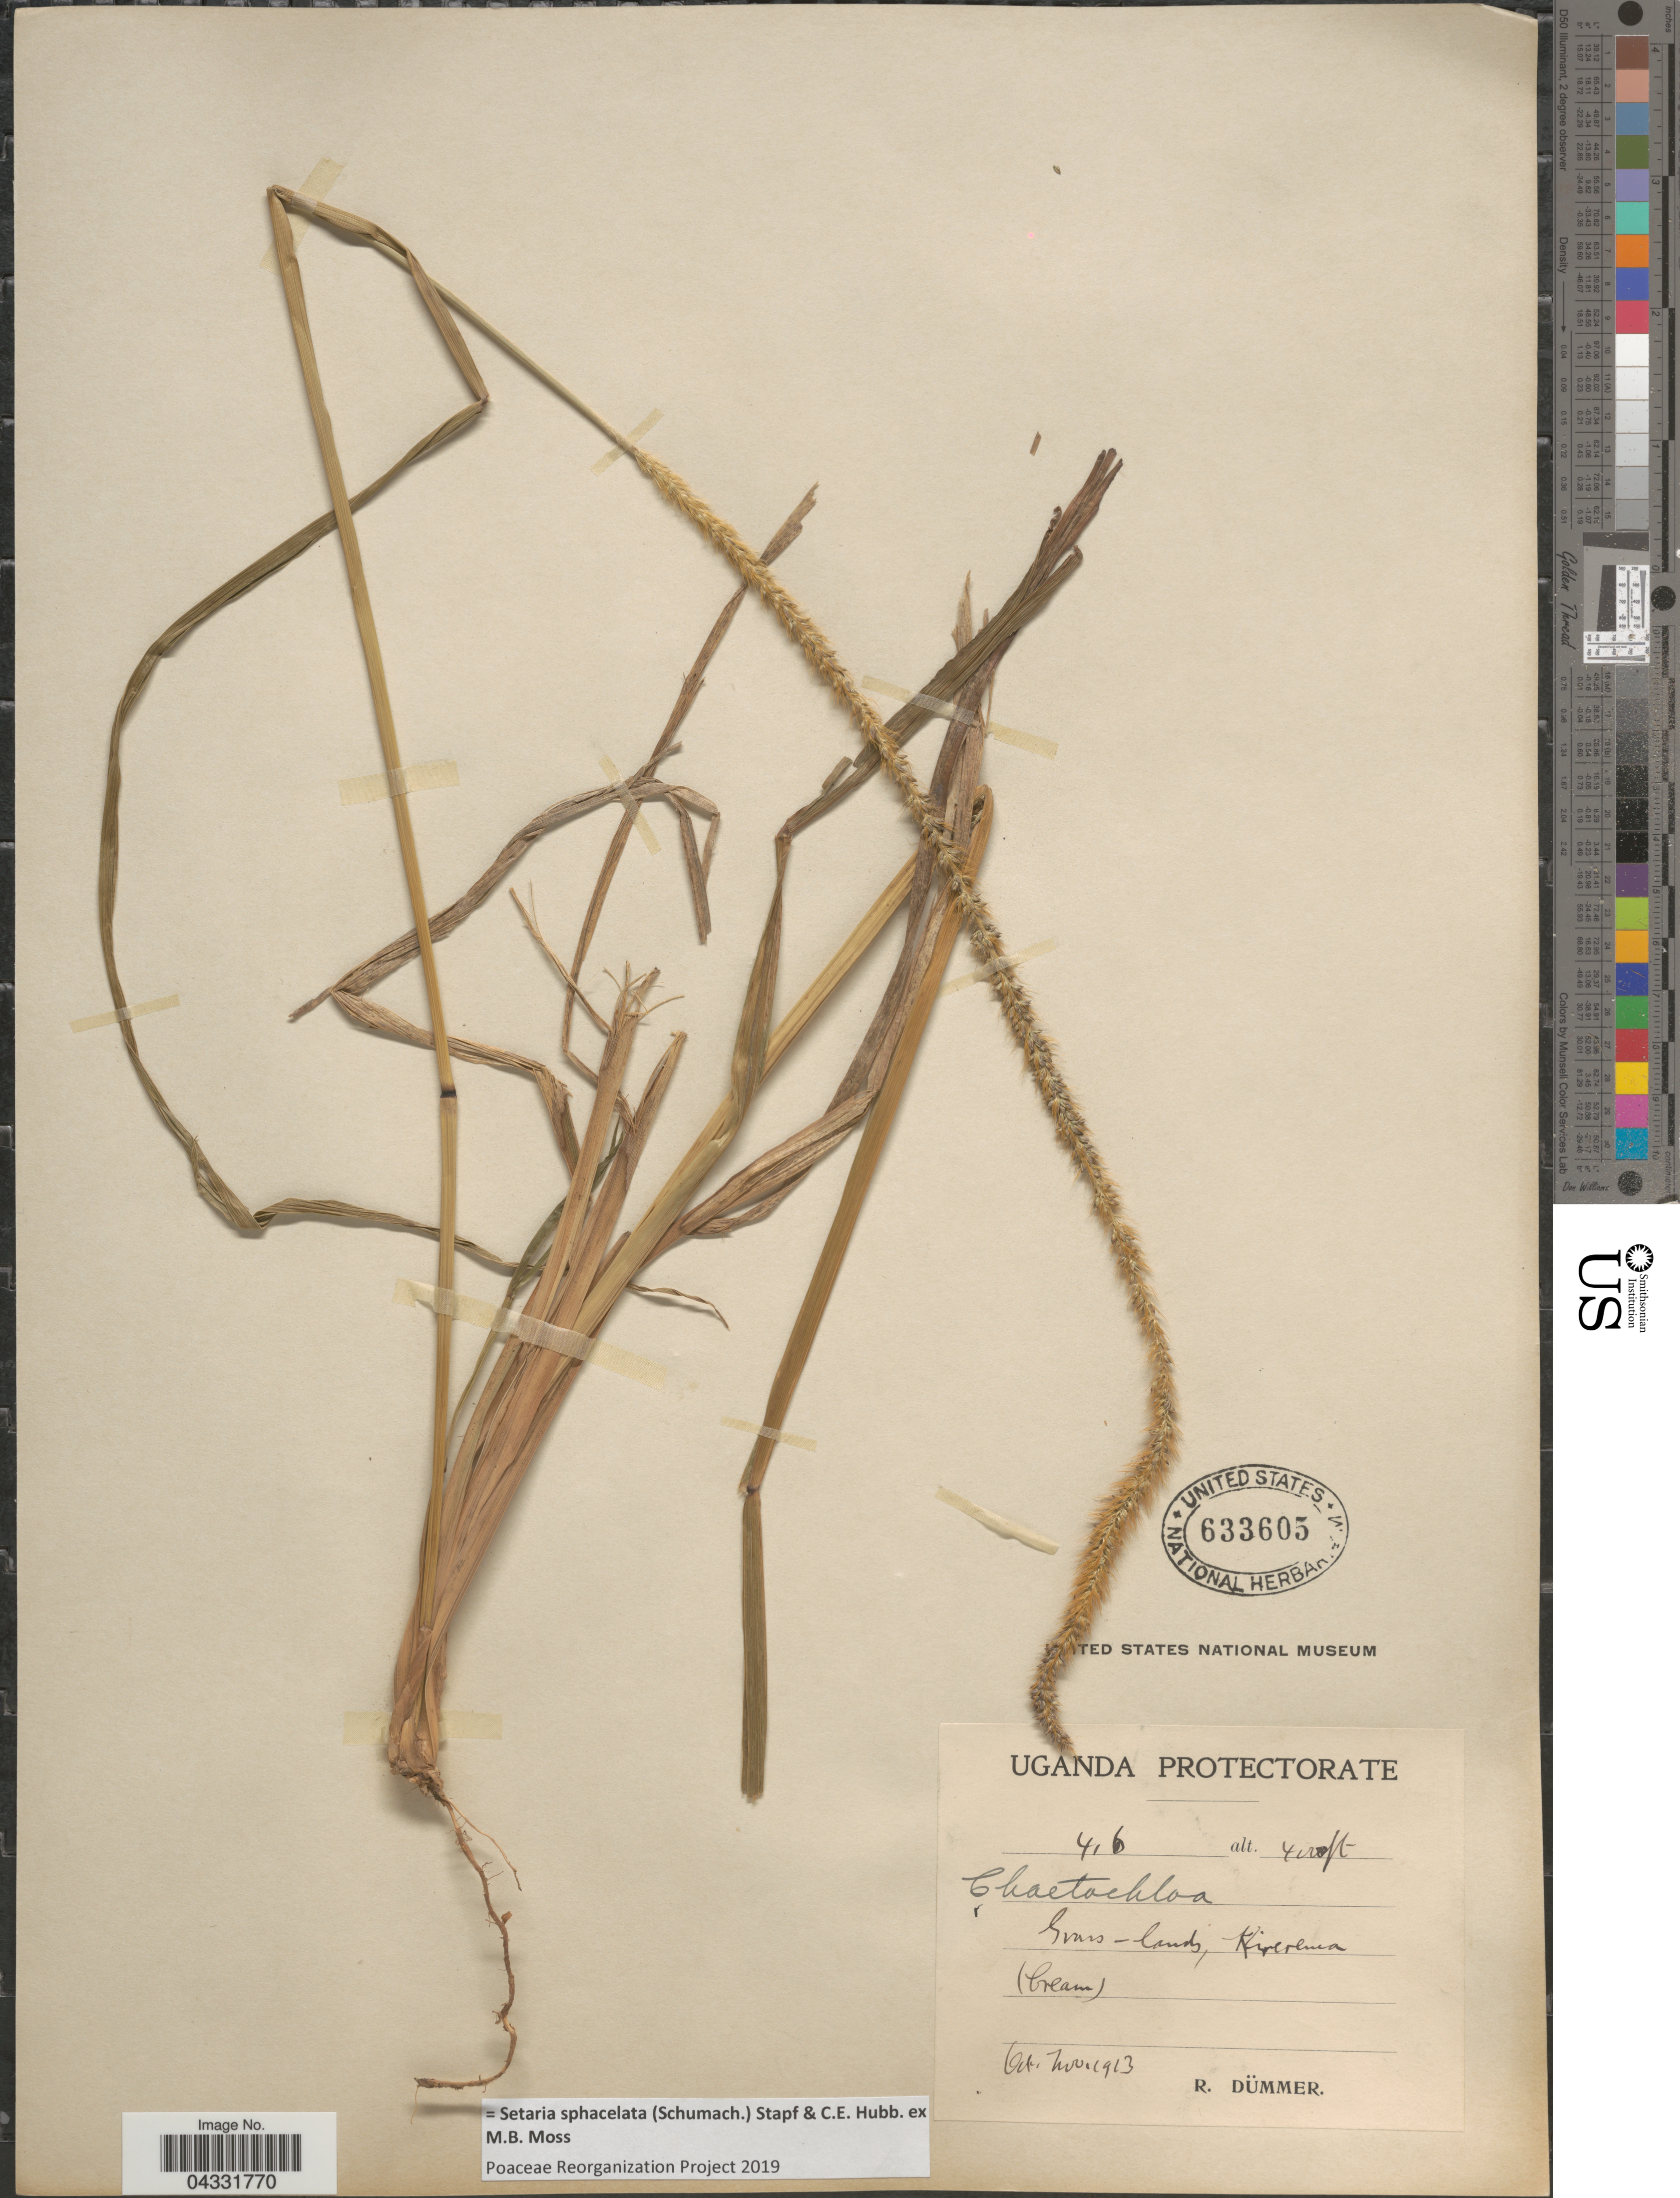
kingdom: Plantae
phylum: Tracheophyta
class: Liliopsida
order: Poales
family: Poaceae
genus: Setaria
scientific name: Setaria sphacelata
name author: (Schumach.) Stapf & Hubb. ex Moss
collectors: R. A. Dümmer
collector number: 416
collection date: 1913-10/1913-11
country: Uganda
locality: Uganda Protectorate. Kirerema.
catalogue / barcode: US 633605